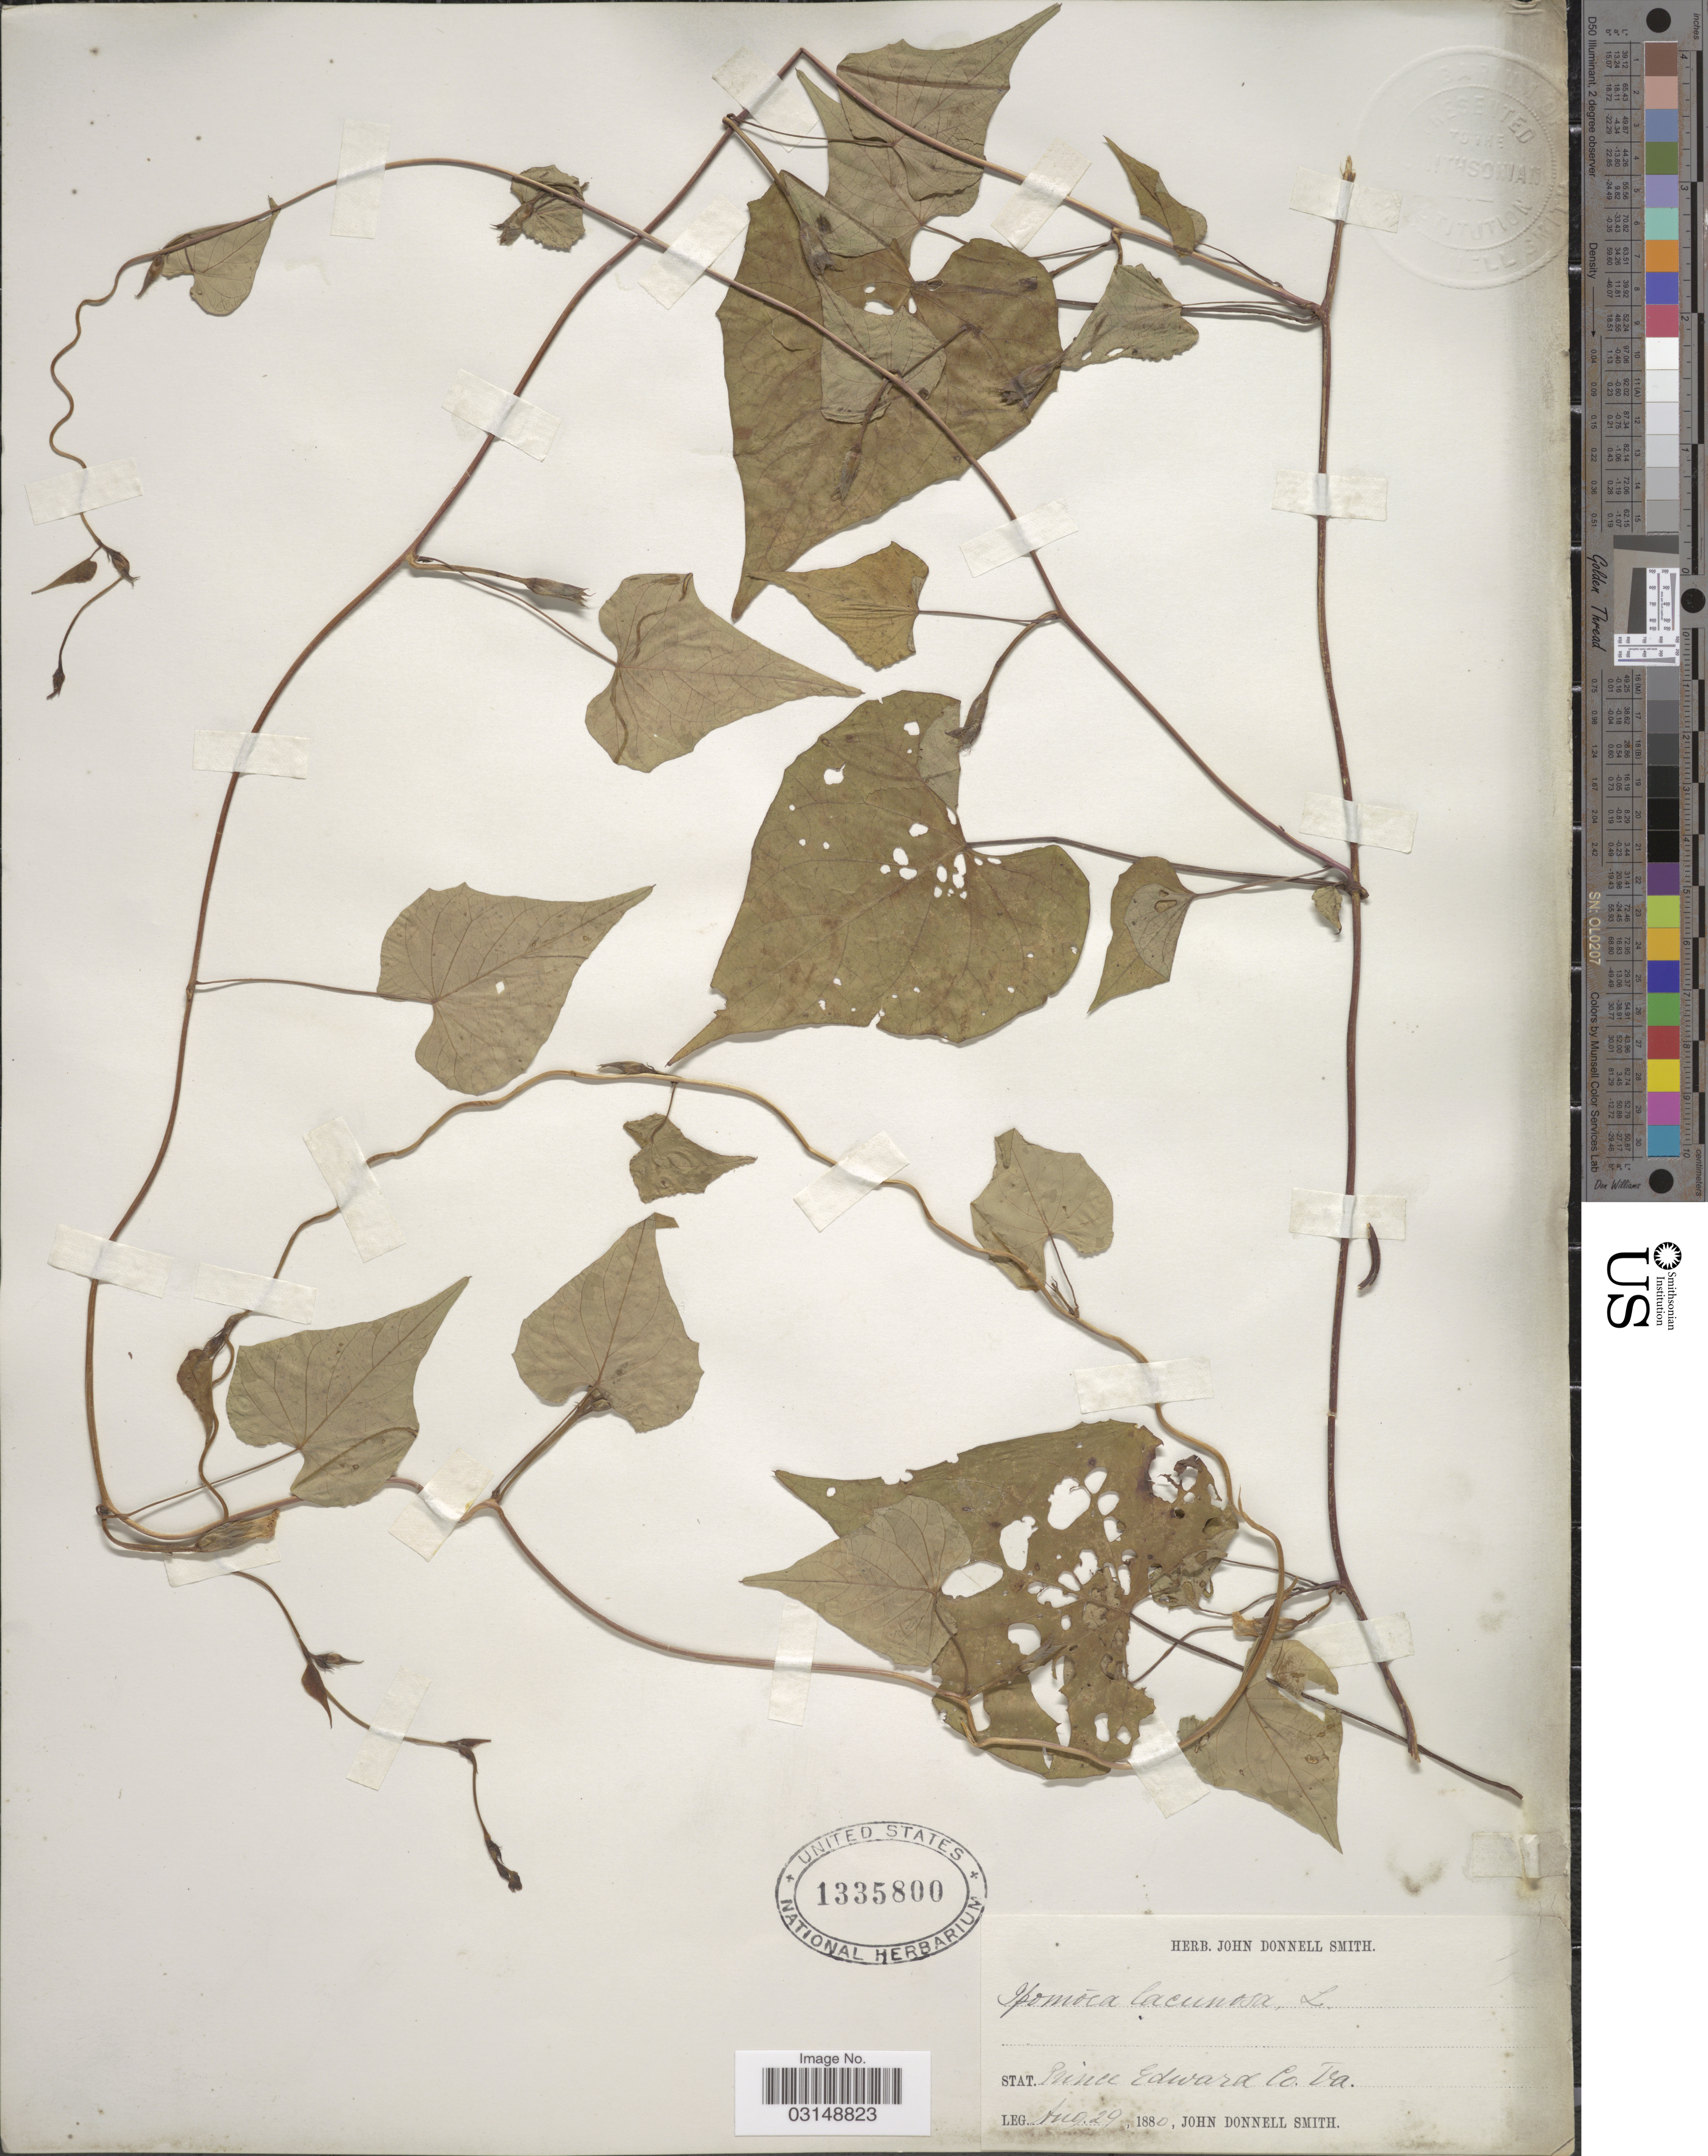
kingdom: Plantae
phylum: Tracheophyta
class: Magnoliopsida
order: Solanales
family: Convolvulaceae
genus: Ipomoea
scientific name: Ipomoea lacunosa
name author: L.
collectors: J. Donnell Smith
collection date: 1880-08-29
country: United States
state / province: Virginia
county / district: Prince Edward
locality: Stat. Prince Edward Co.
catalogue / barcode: US 1335800